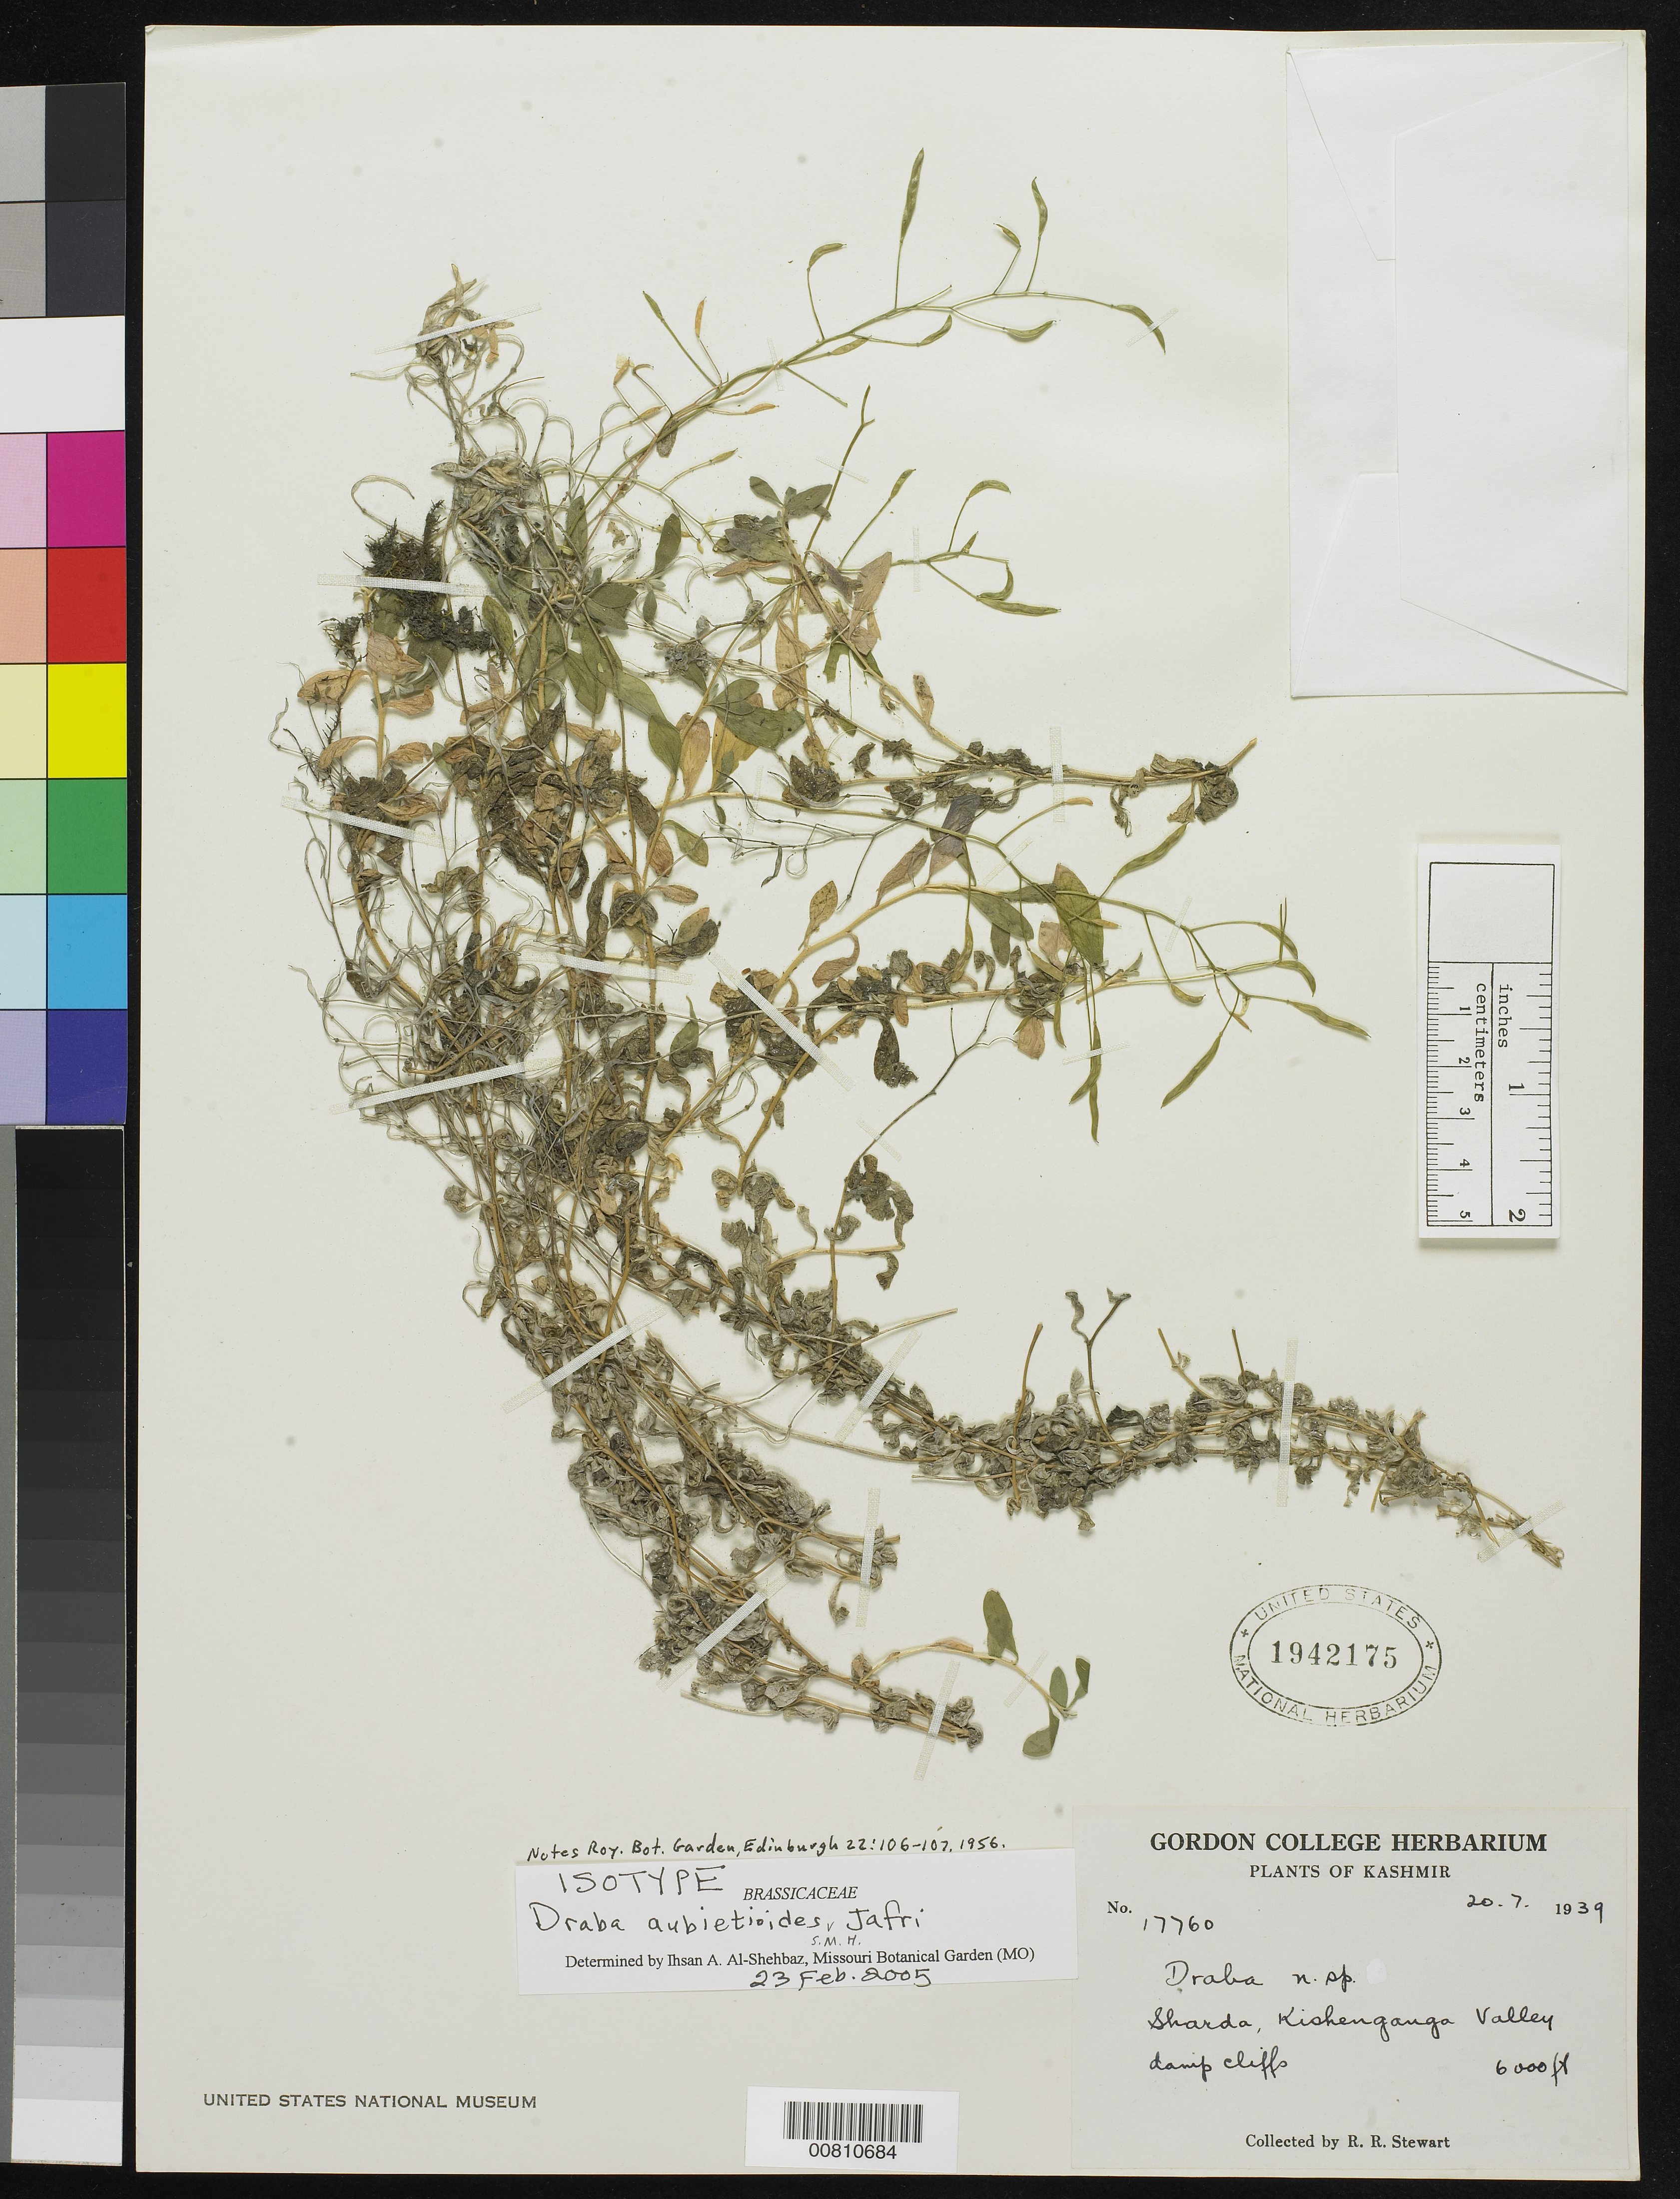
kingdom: Plantae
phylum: Tracheophyta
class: Magnoliopsida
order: Brassicales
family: Brassicaceae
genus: Draba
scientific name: Draba aubrietioides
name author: Jafri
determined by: Al-Shehbaz, I. A., (MO), Missouri Botanical Garden (UNITED STATES)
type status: Isotype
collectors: R. R. Stewart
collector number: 17760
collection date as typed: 20 Jul 1939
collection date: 1939-07-20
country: India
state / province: Jammu and Kashmir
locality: Kashmir. Sharda, Kishenganga Valley.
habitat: Damp cliffs.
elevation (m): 1829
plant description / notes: Holotype at K.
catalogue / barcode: US 1942175